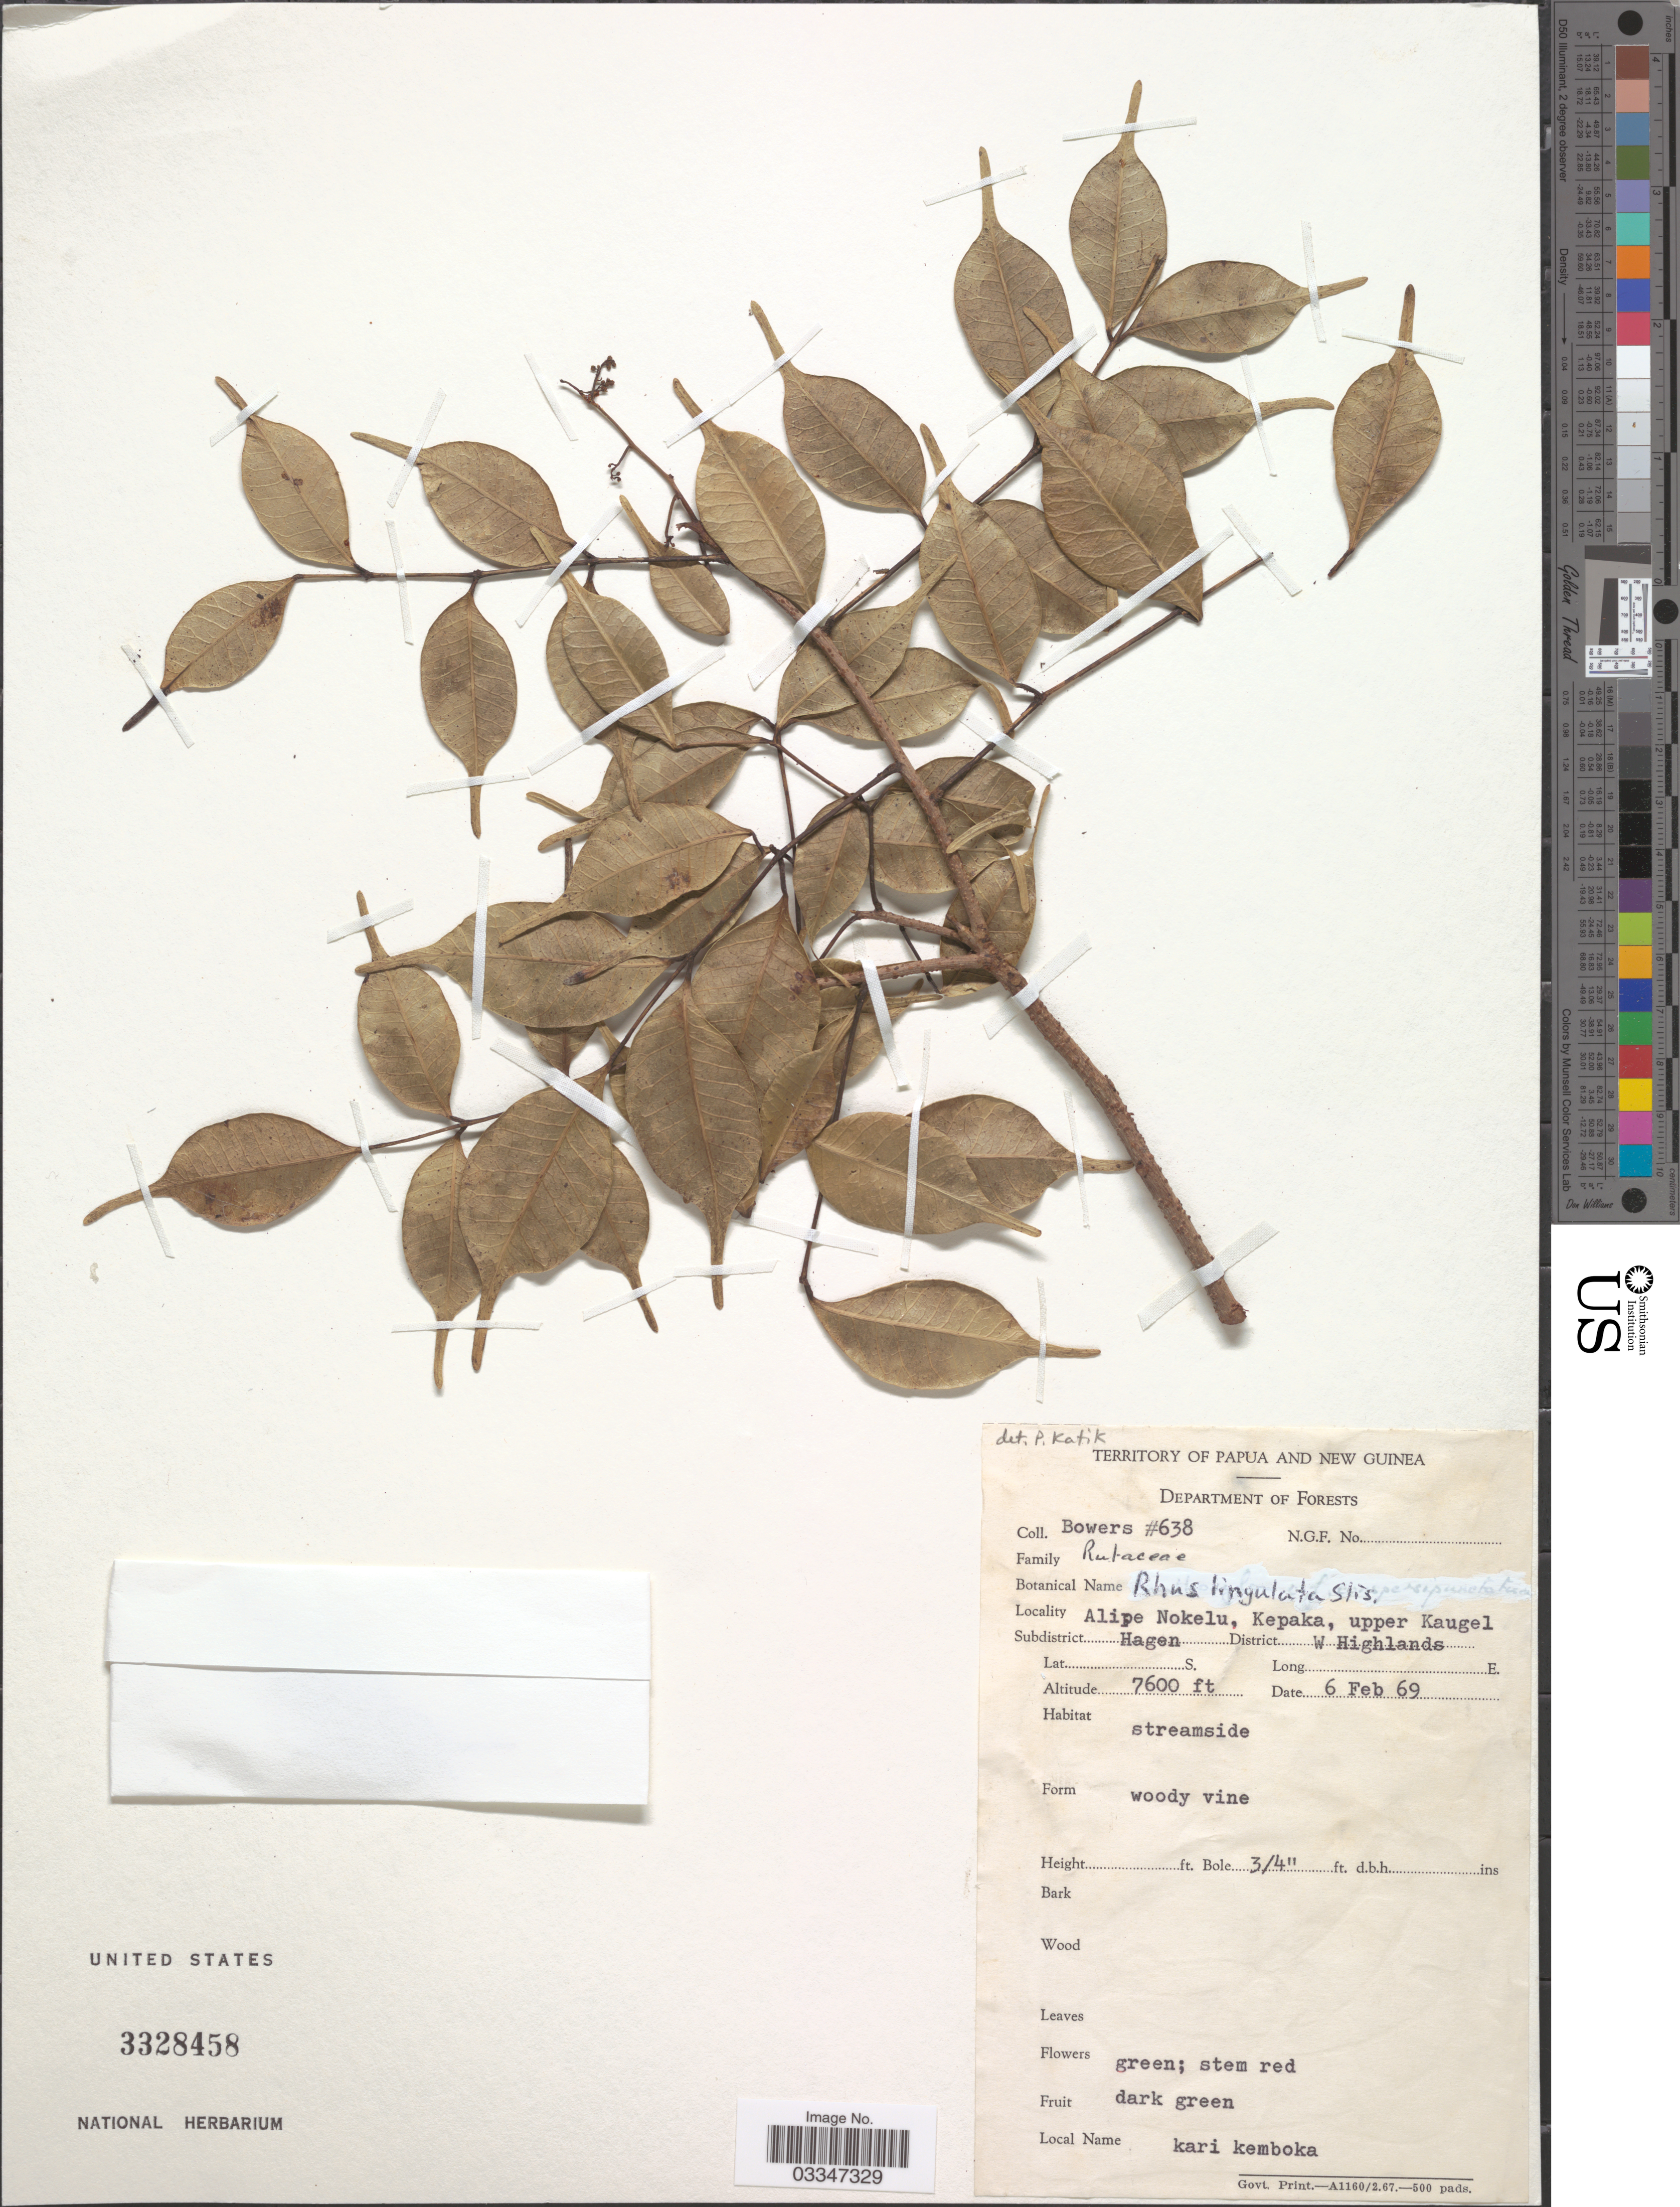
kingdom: Plantae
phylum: Tracheophyta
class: Magnoliopsida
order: Sapindales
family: Anacardiaceae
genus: Toxicodendron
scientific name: Toxicodendron dalyanum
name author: J.D. Mitch. et al.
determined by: Mitchell, John D.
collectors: -. Bowers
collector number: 638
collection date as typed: Transcribed d/m/y: 6/2/69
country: Papua New Guinea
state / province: Western Highlands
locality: Territory of Papua and New Guinea. Alipe Nokelu, Kepaka, upper Kaugel. Subdistrict Hagen. District W Highlands.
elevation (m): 2316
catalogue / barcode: US 3328458